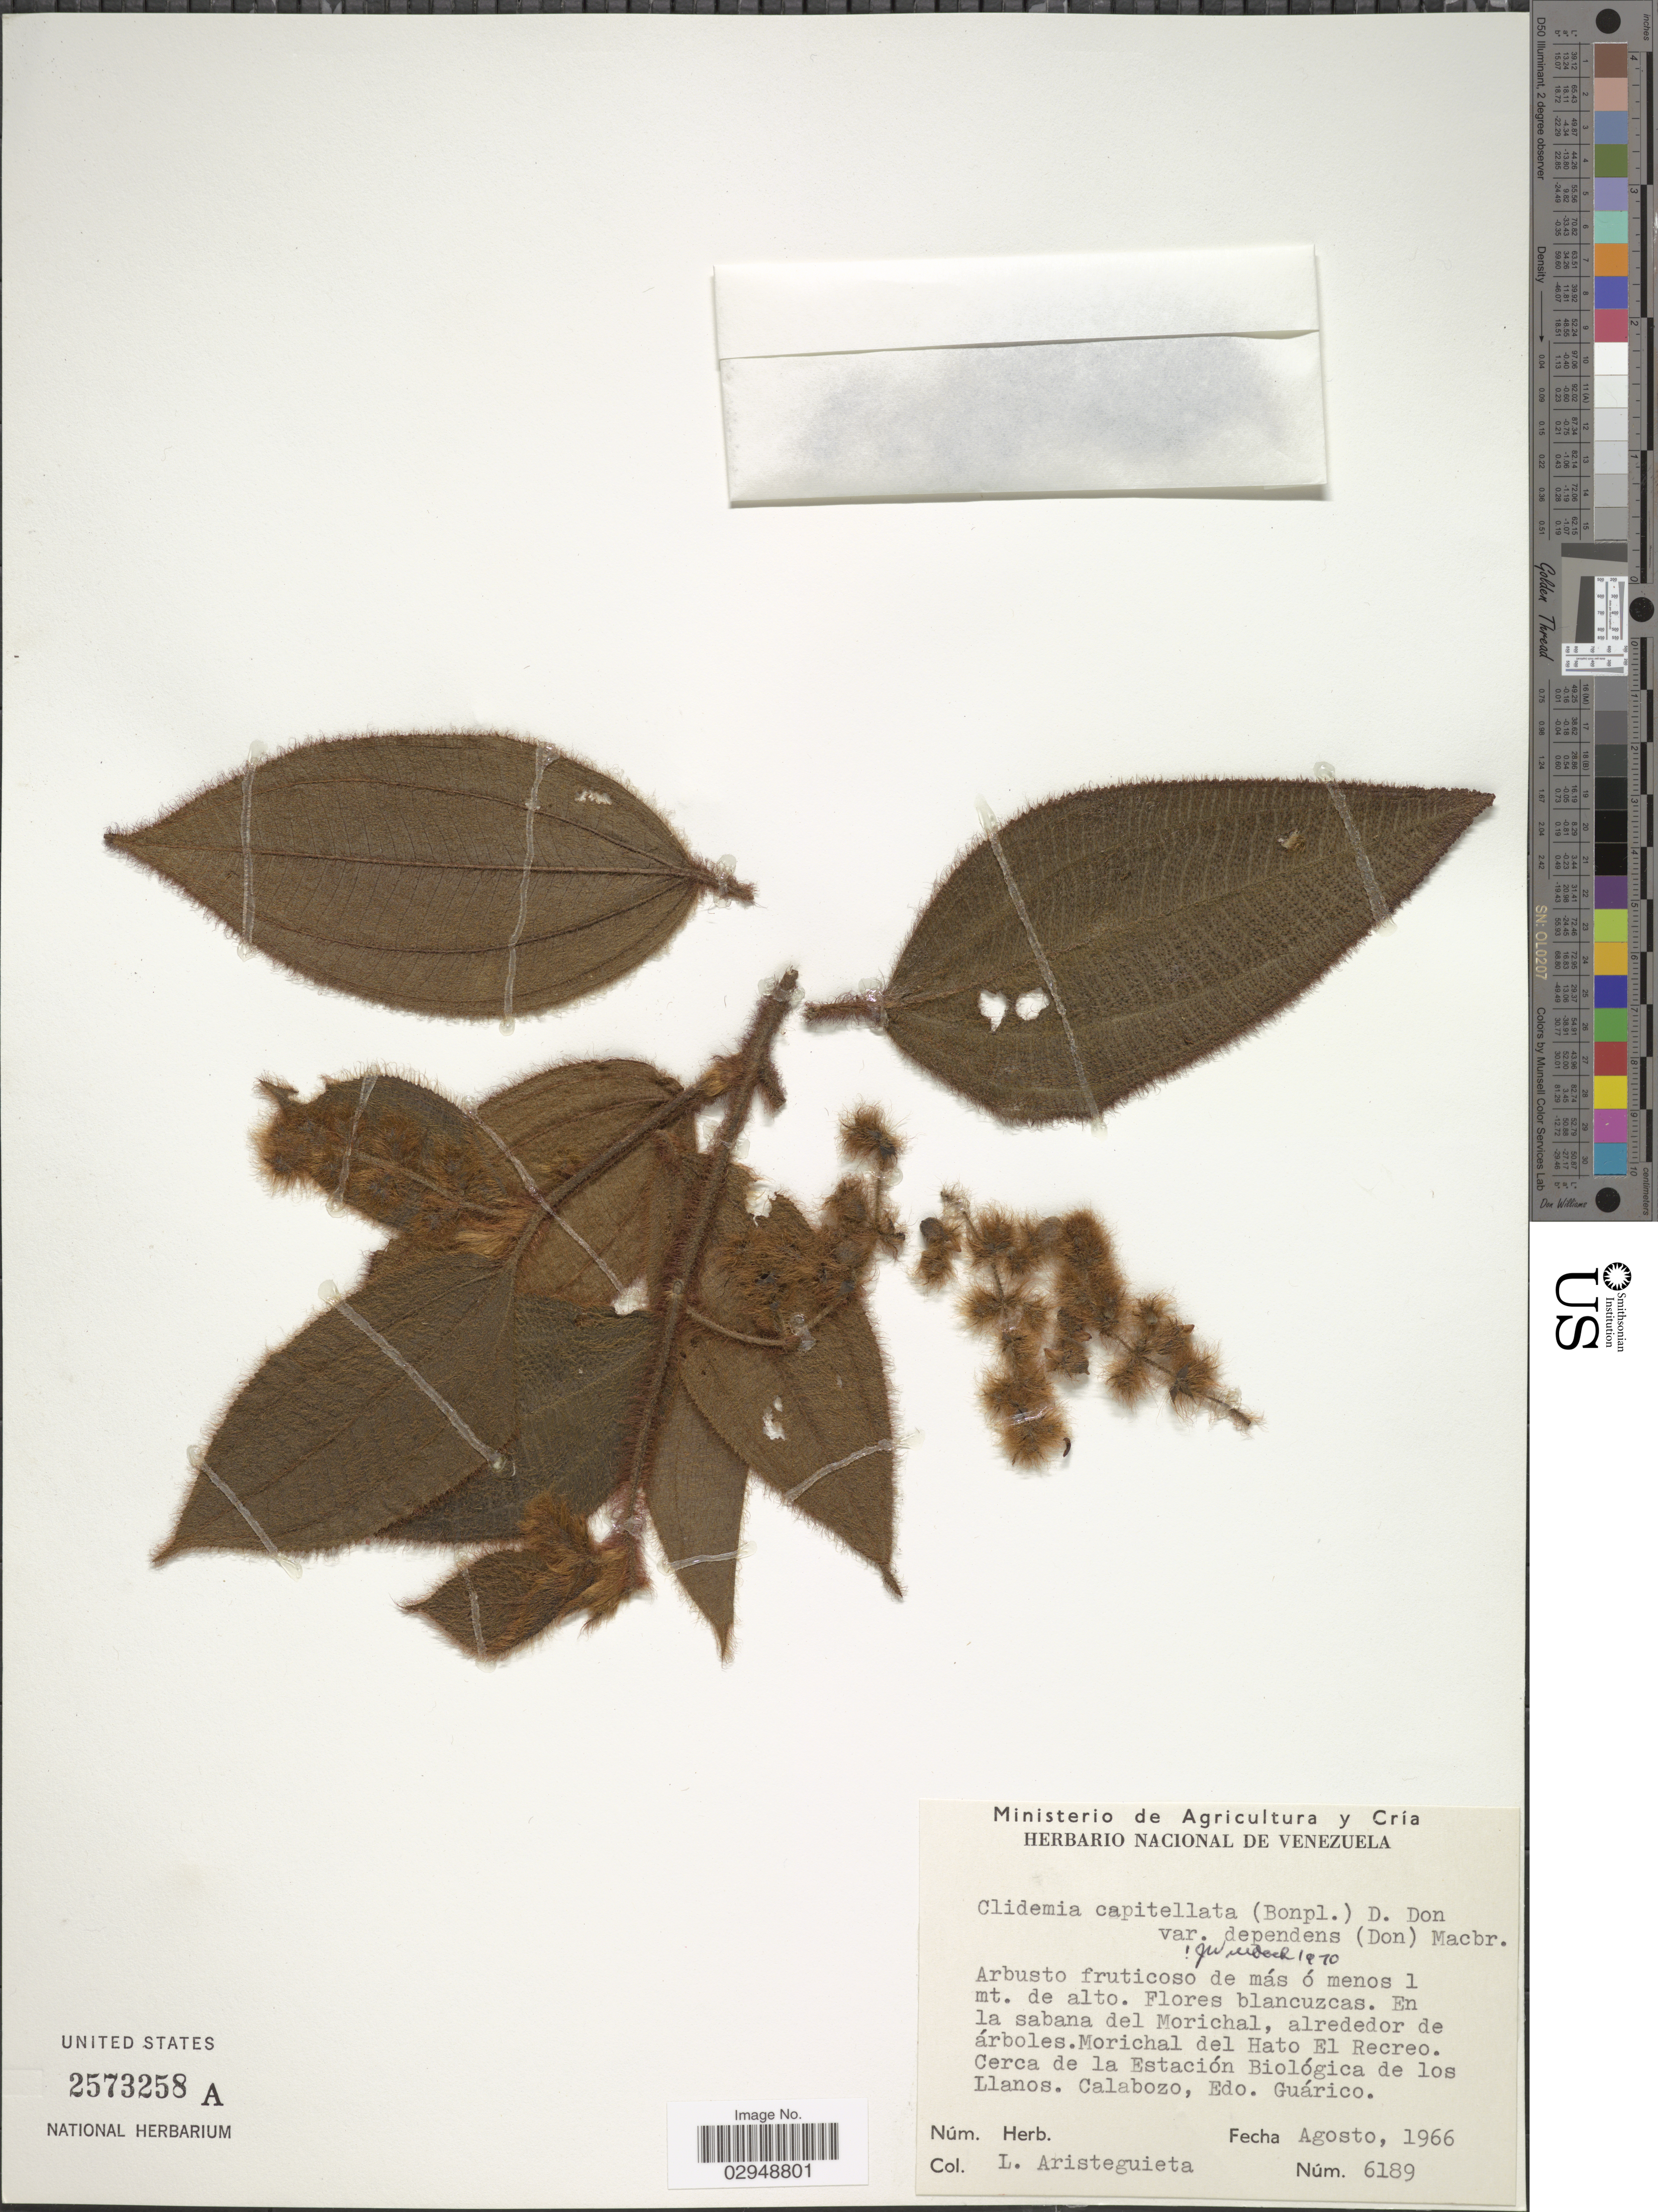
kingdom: Plantae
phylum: Tracheophyta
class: Magnoliopsida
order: Myrtales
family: Melastomataceae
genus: Clidemia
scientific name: Clidemia capitellata var. dependens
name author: (Pav. & D. Don) J.F. Macbr.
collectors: L. Aristeguieta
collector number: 6189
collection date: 1966-08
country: Venezuela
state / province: Guárico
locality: En la sabana del Morichal, alrededor de árboles. Morichal del Hato El Recreo. Cerca de la Estación Biológica de los Llanos. Calabozo, Edo. Guarico.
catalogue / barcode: US 2573258A